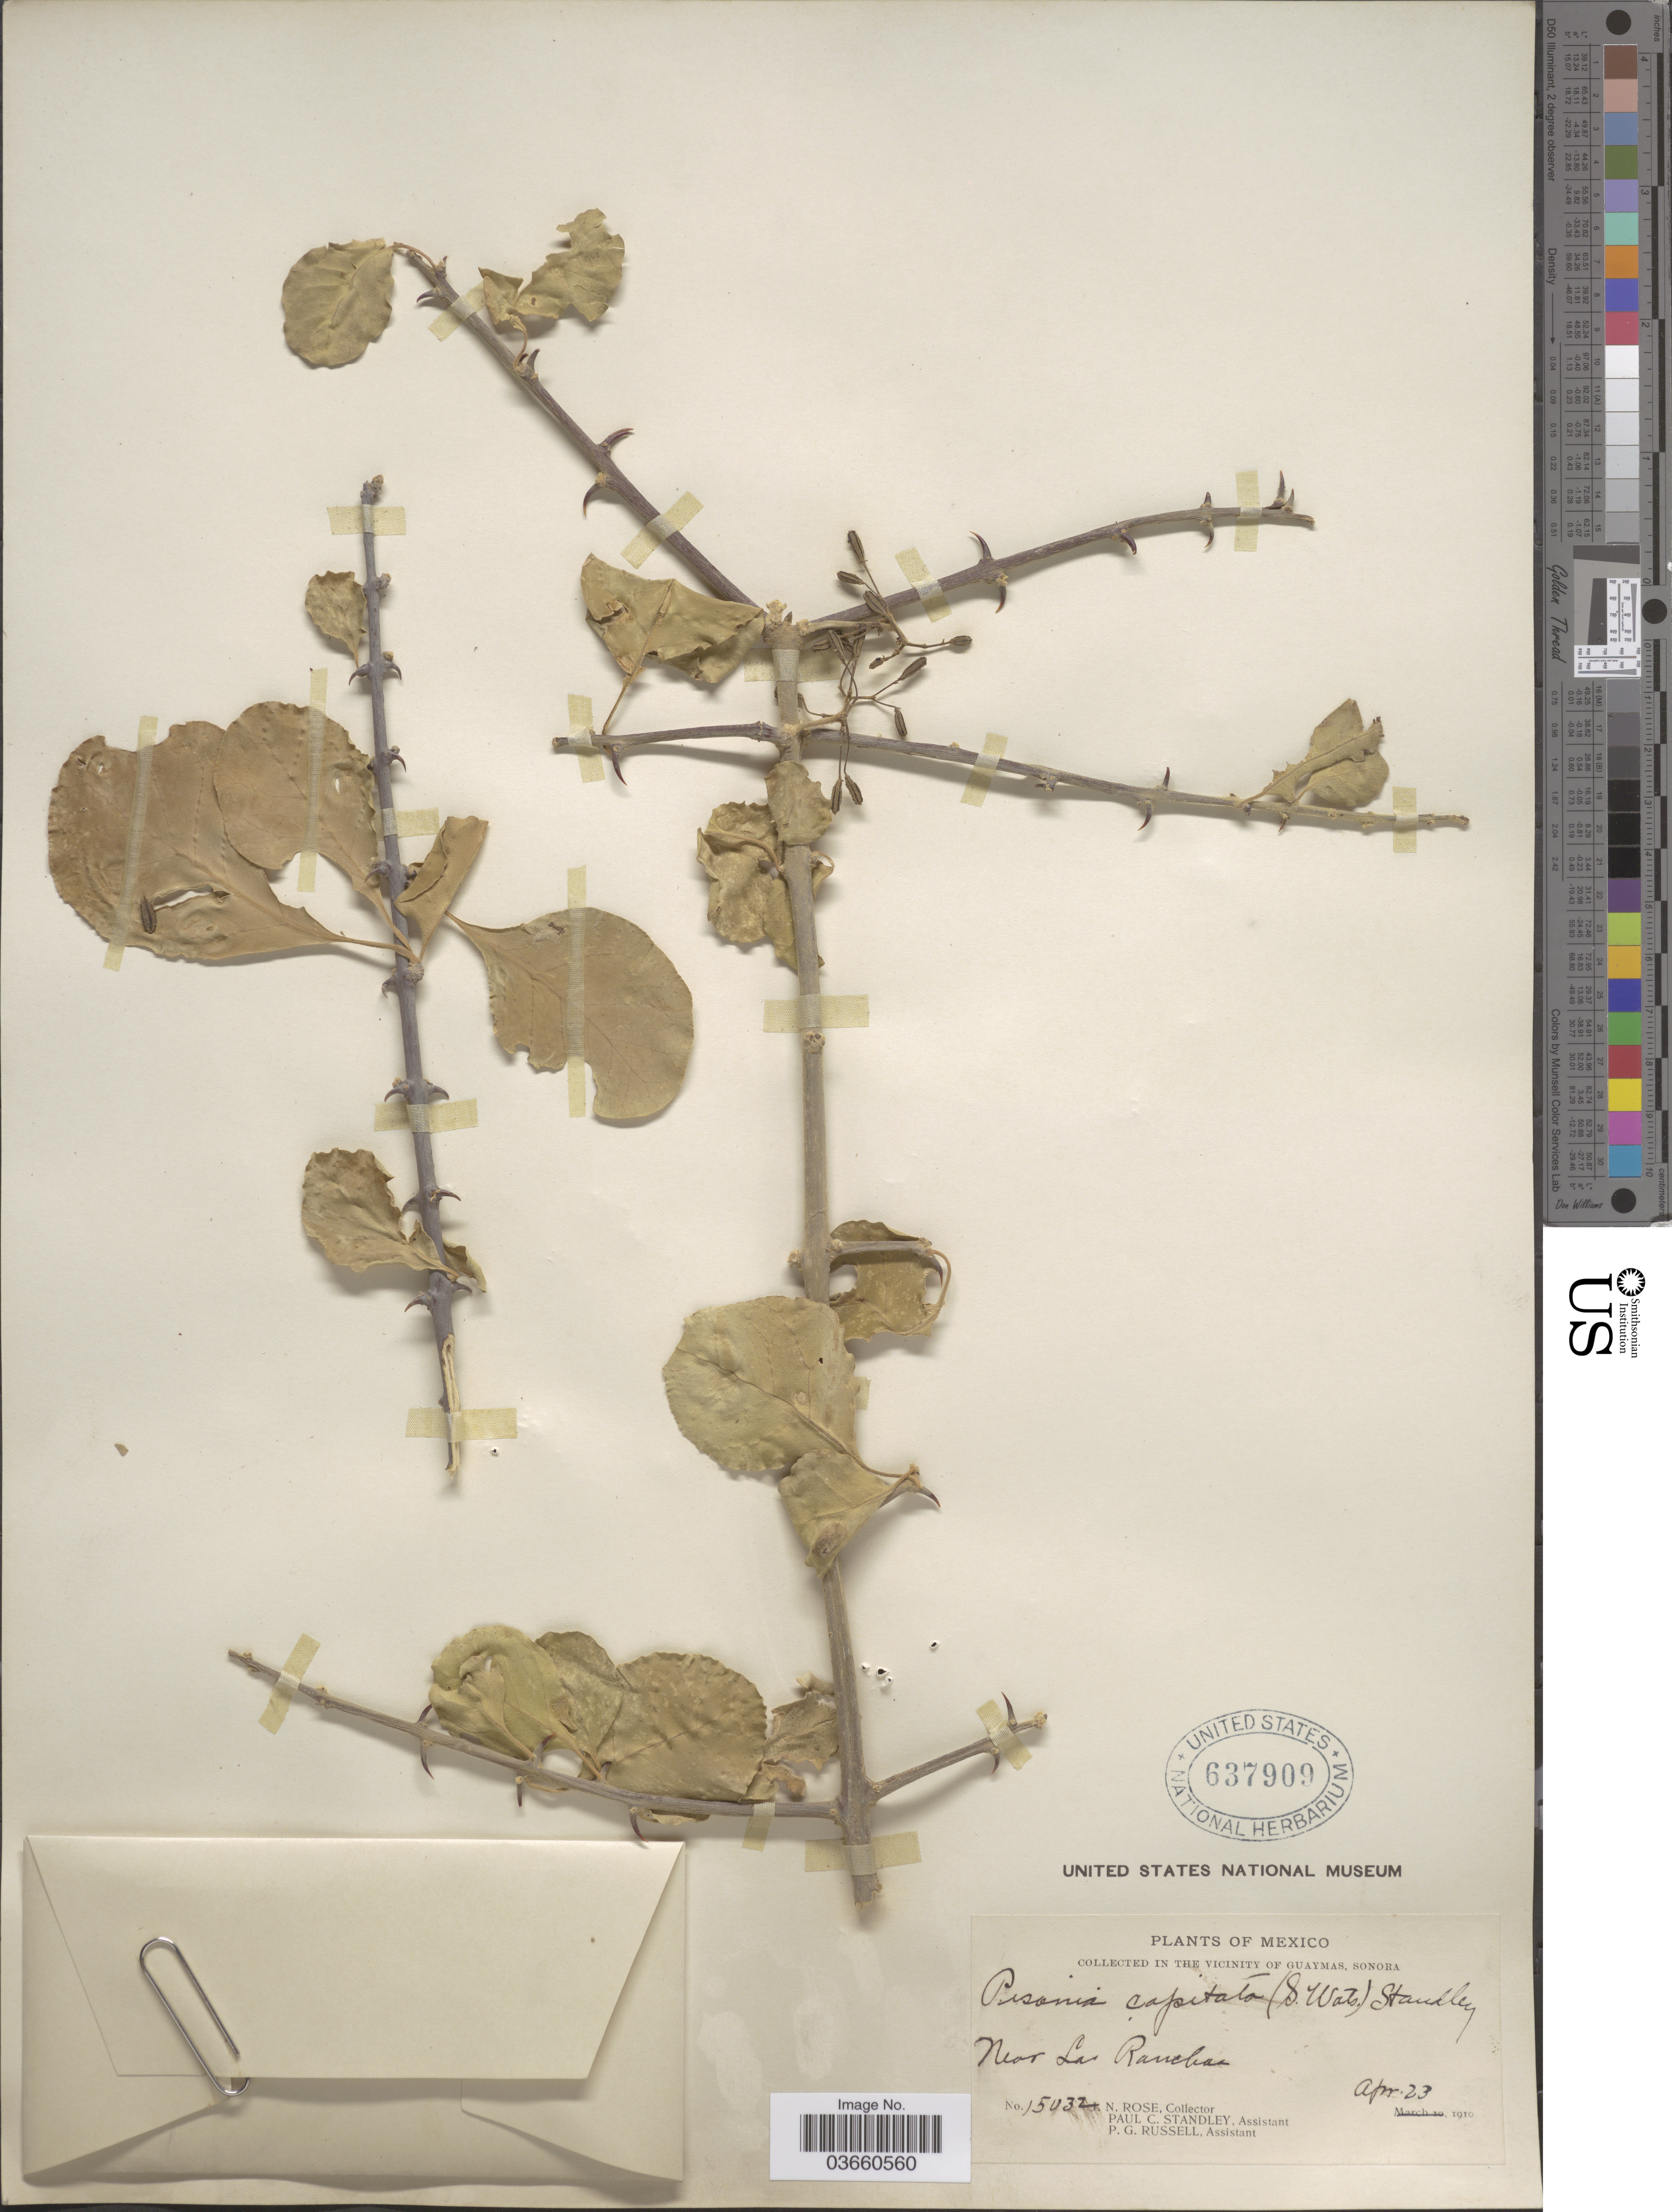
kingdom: Plantae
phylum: Tracheophyta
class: Magnoliopsida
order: Caryophyllales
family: Nyctaginaceae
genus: Pisonia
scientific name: Pisonia capitata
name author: (S. Watson) Standl.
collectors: J. N. Rose, P. C. Standley & P. G. Russell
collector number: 15032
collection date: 1910-04-23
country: Mexico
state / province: Sonora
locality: The vicinity of Guaymas. Near Las Ranchos.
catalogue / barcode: US 637909